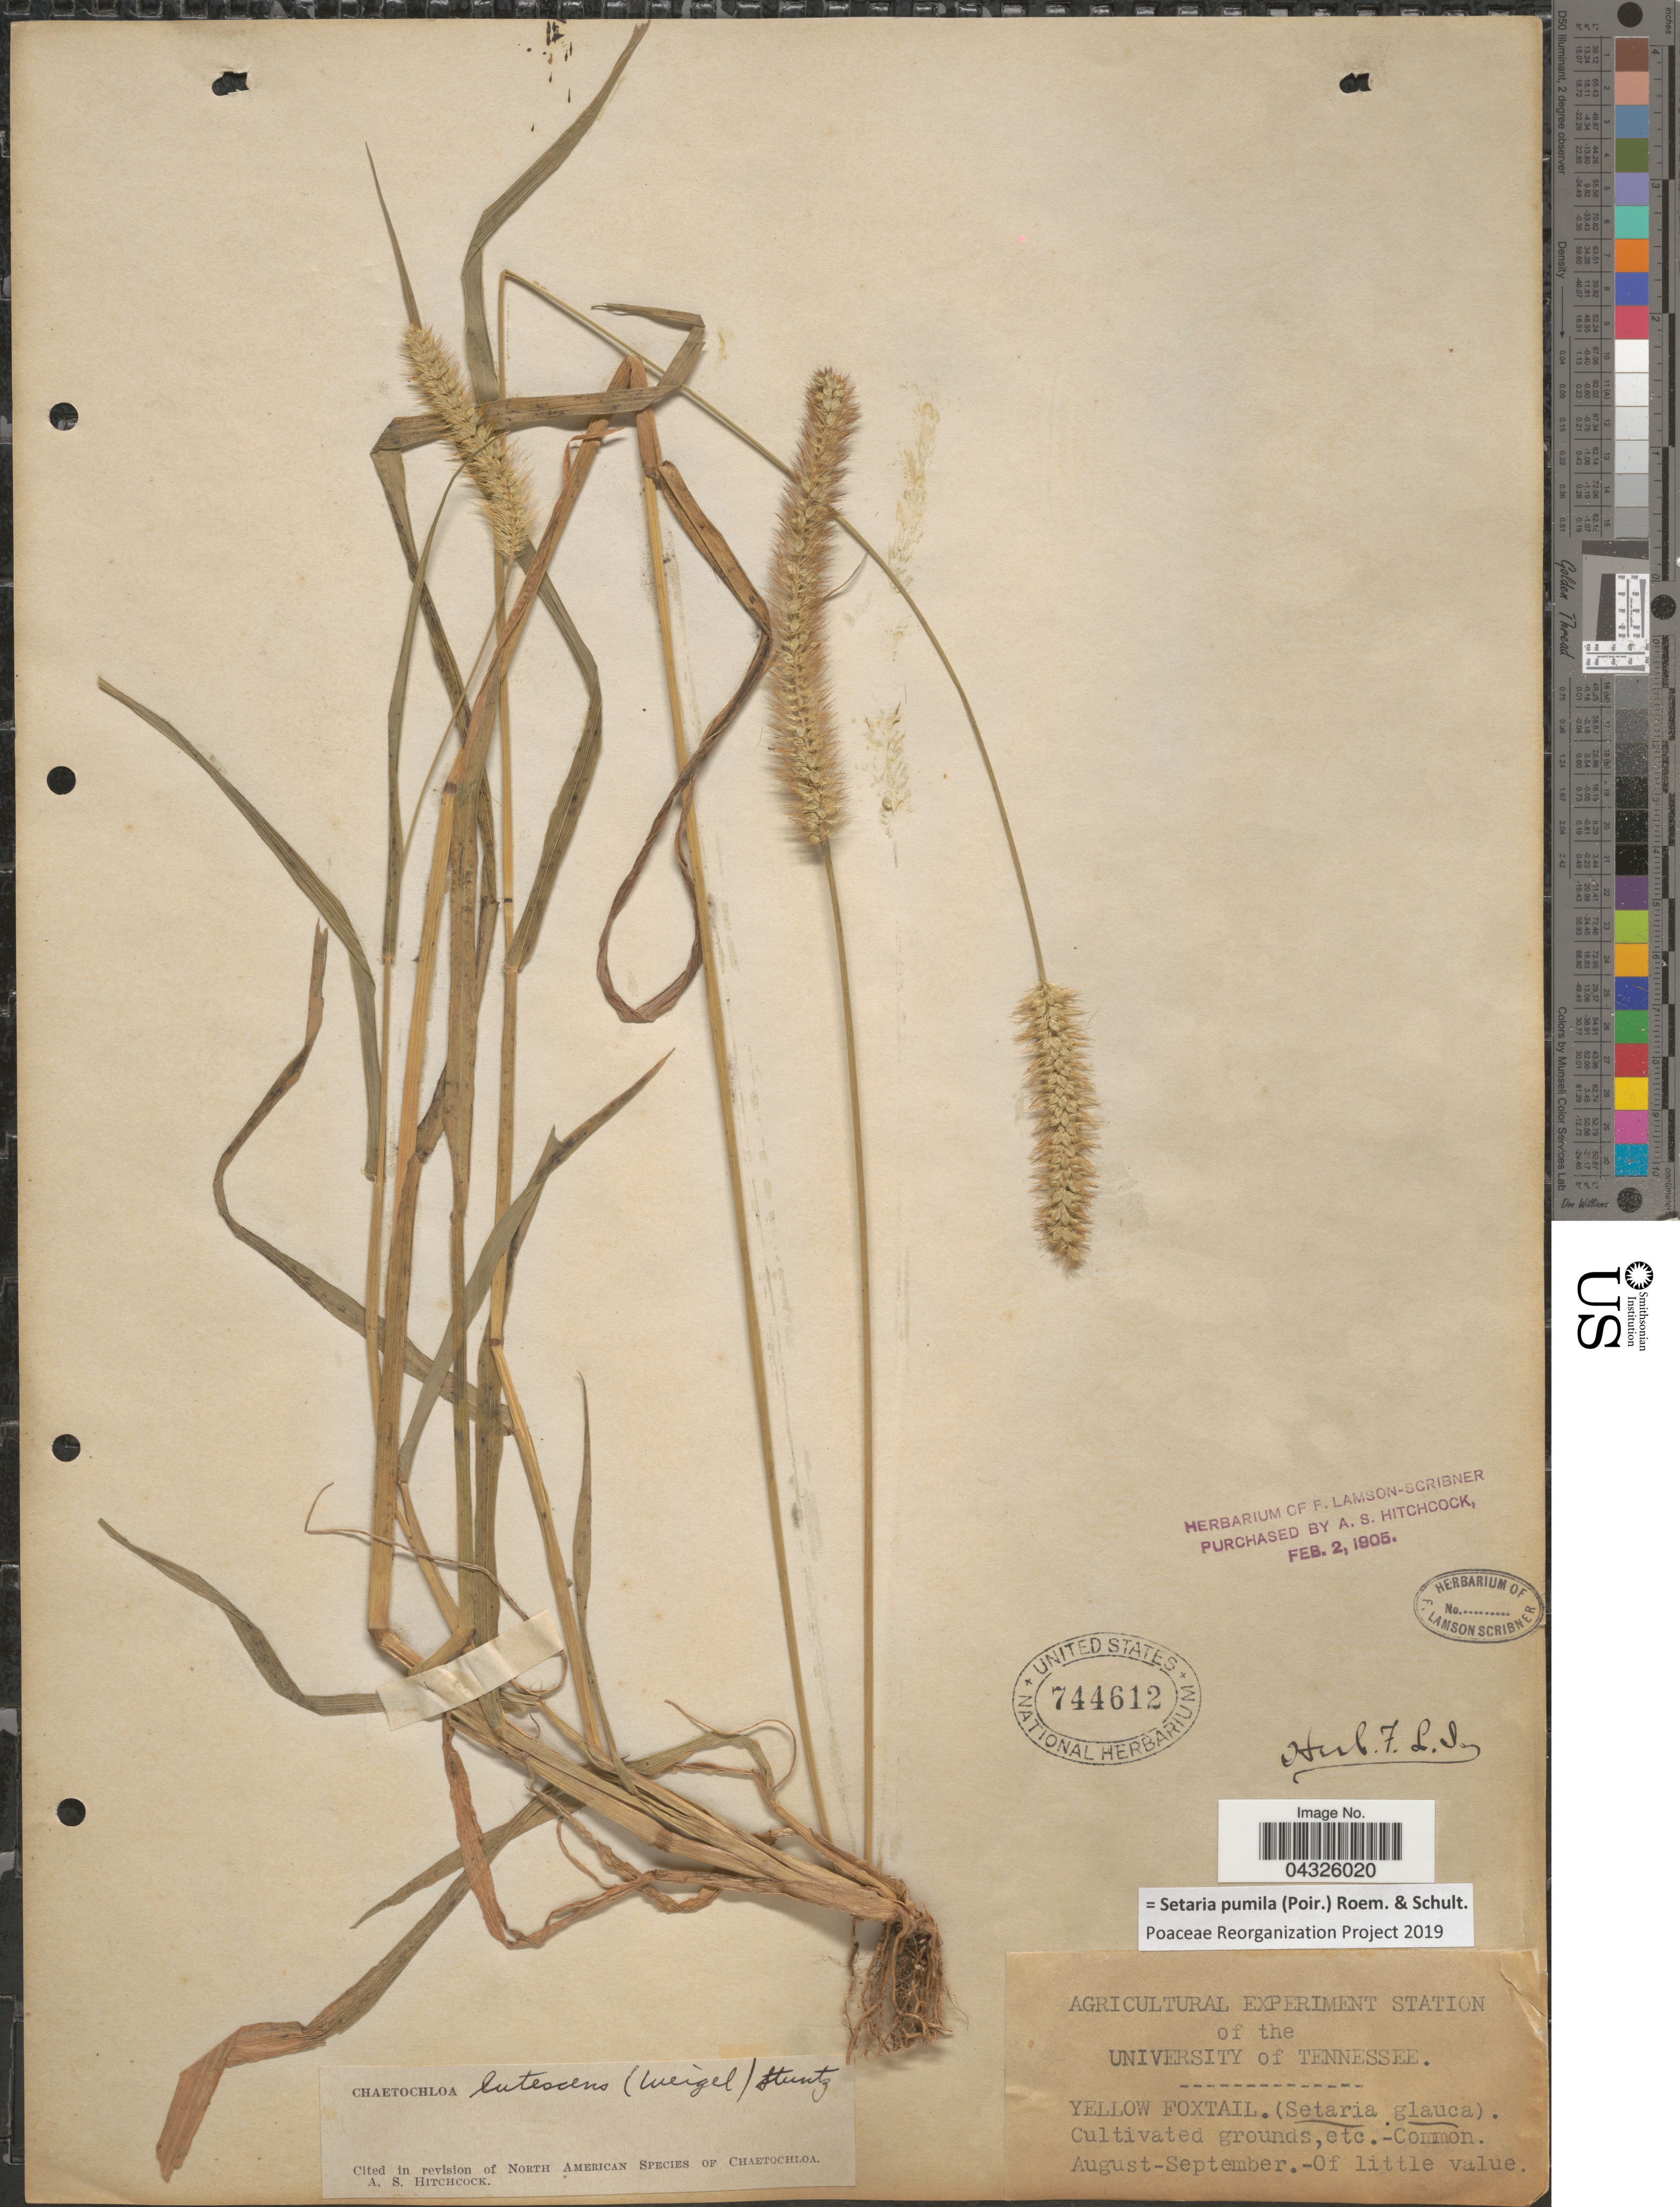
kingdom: Plantae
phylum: Tracheophyta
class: Liliopsida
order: Poales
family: Poaceae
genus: Setaria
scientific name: Setaria pumila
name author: (Poir.) Roem. & Schult.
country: United States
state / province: Tennessee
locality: Agricultural Experiment Station of the University of Tennessee.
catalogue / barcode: US 744612